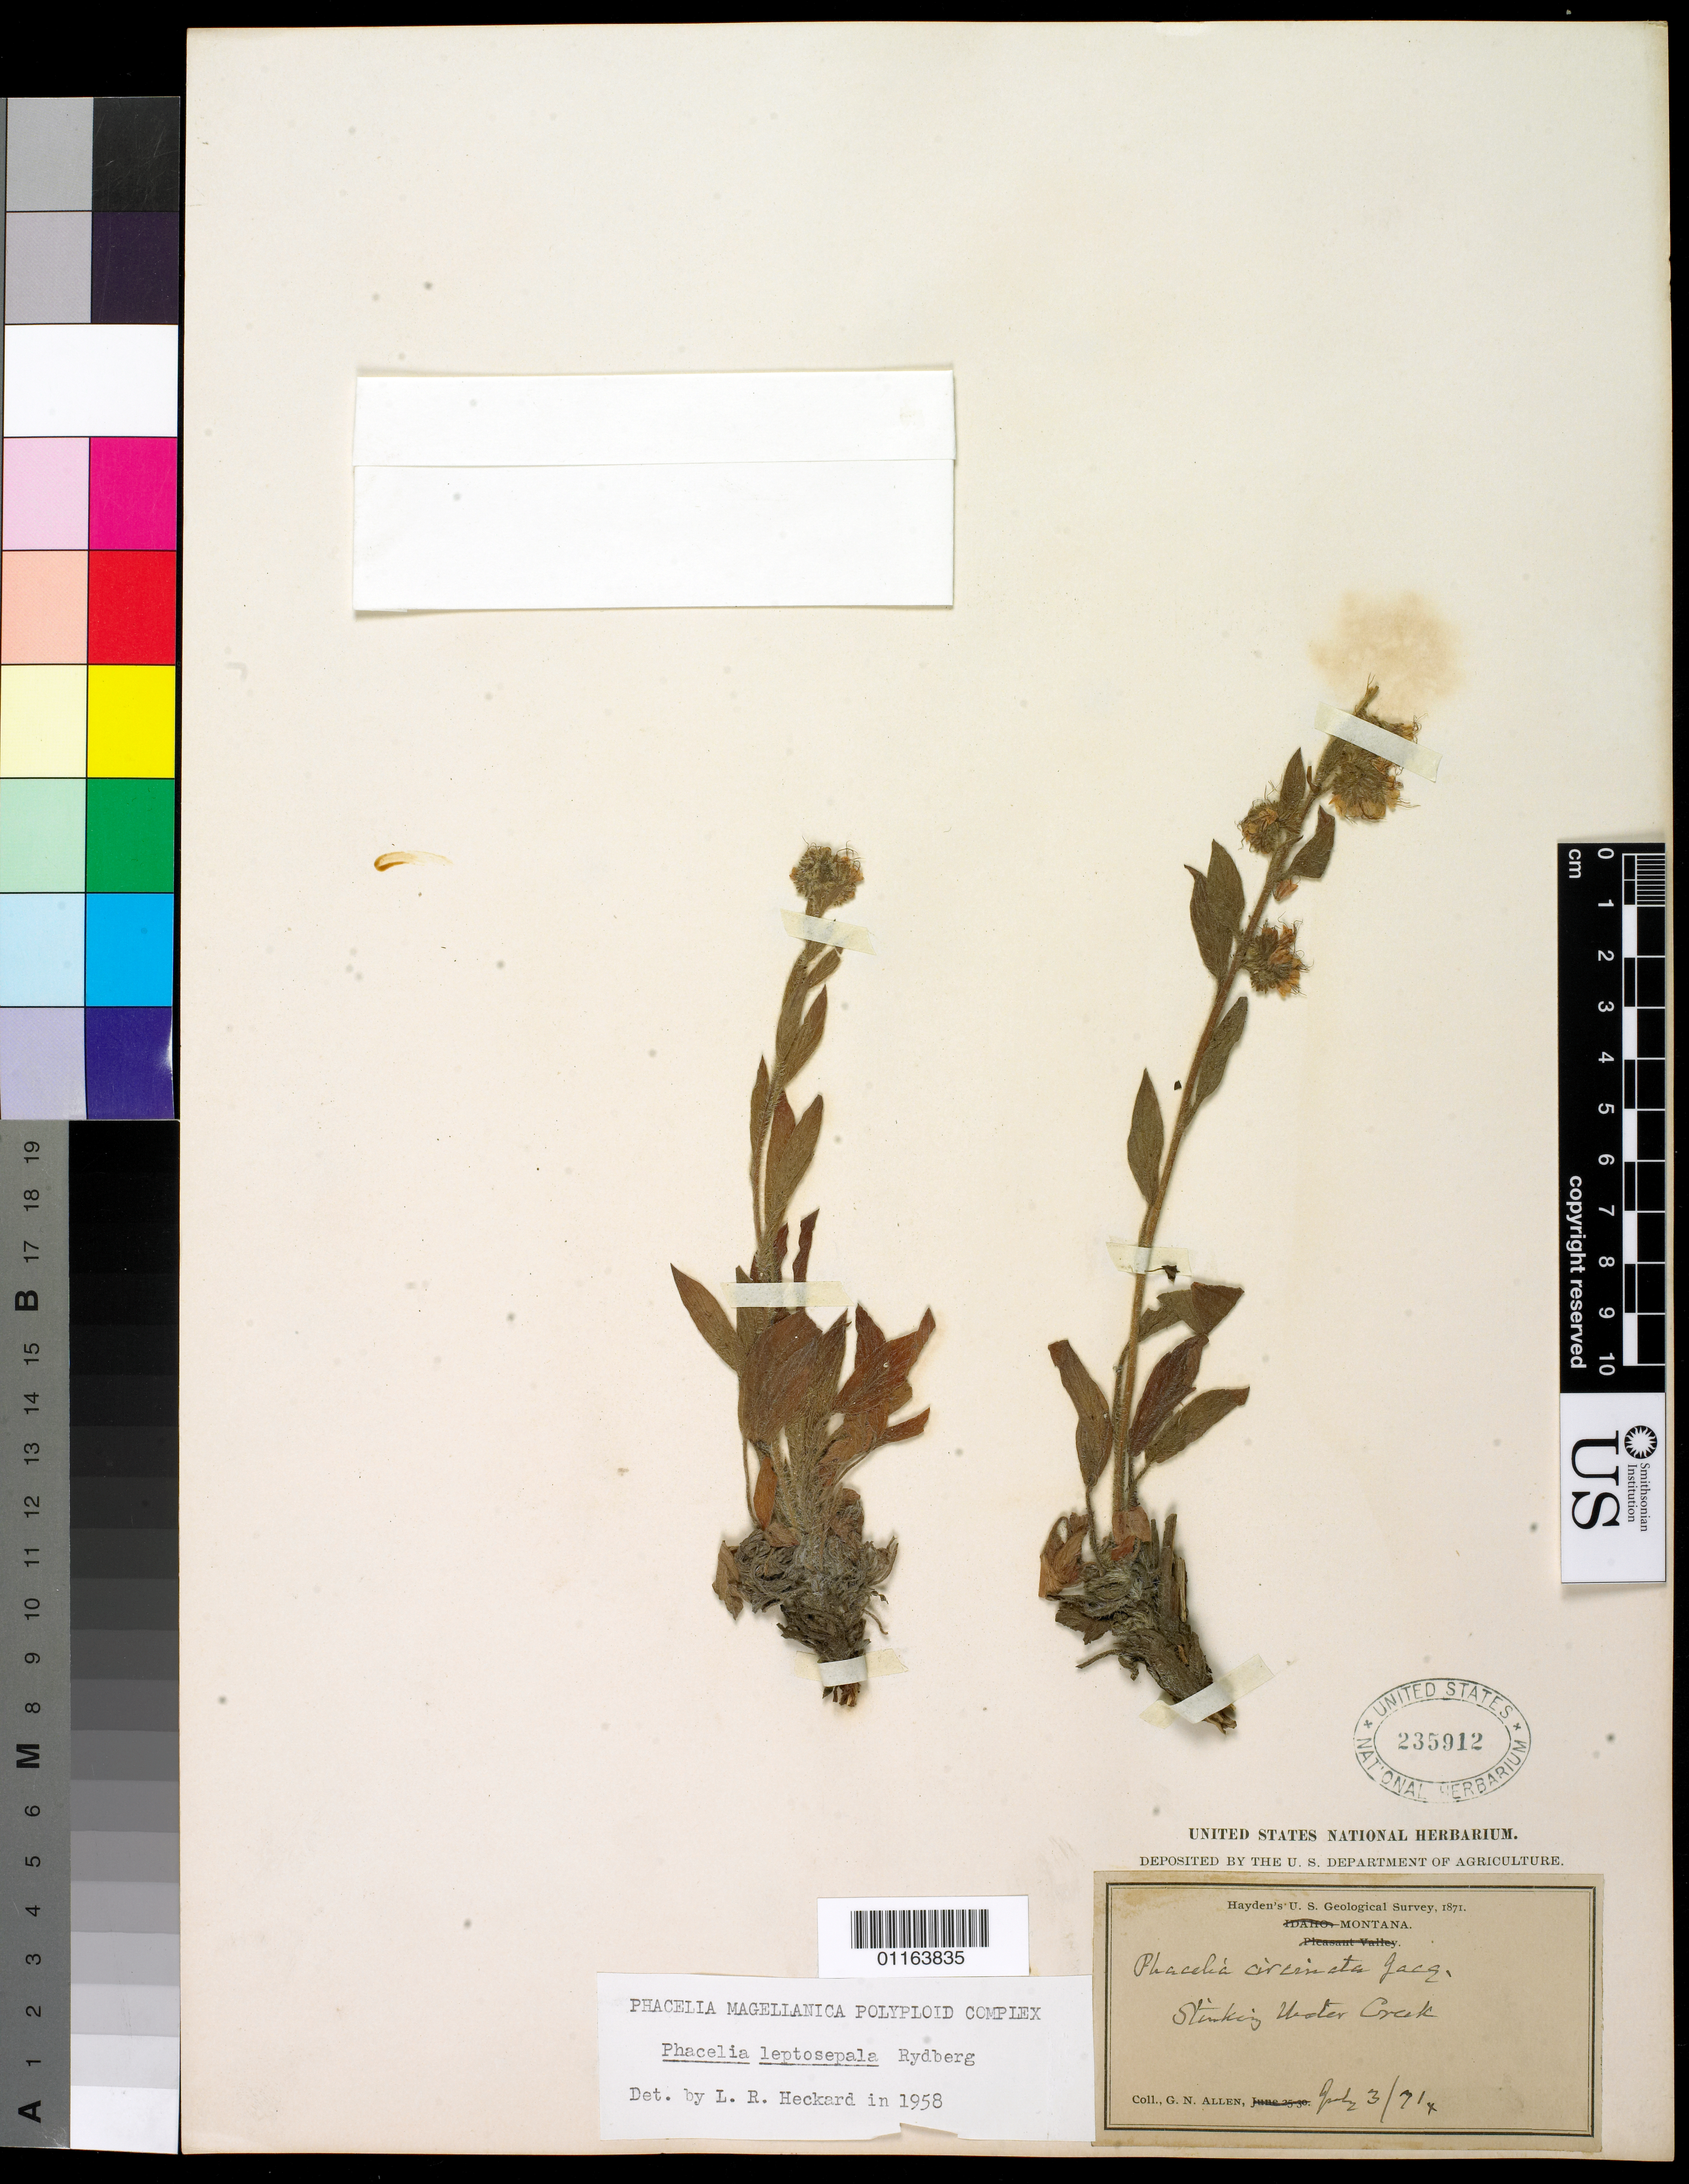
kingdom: Plantae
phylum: Tracheophyta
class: Magnoliopsida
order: Boraginales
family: Hydrophyllaceae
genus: Phacelia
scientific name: Phacelia leptosepala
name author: Rydb.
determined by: Heckard, Lawrence R.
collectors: G. N. Allen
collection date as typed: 3 Jul 1871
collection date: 1871-07-03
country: United States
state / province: Montana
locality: Stinking Water Creek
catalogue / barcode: US 235912